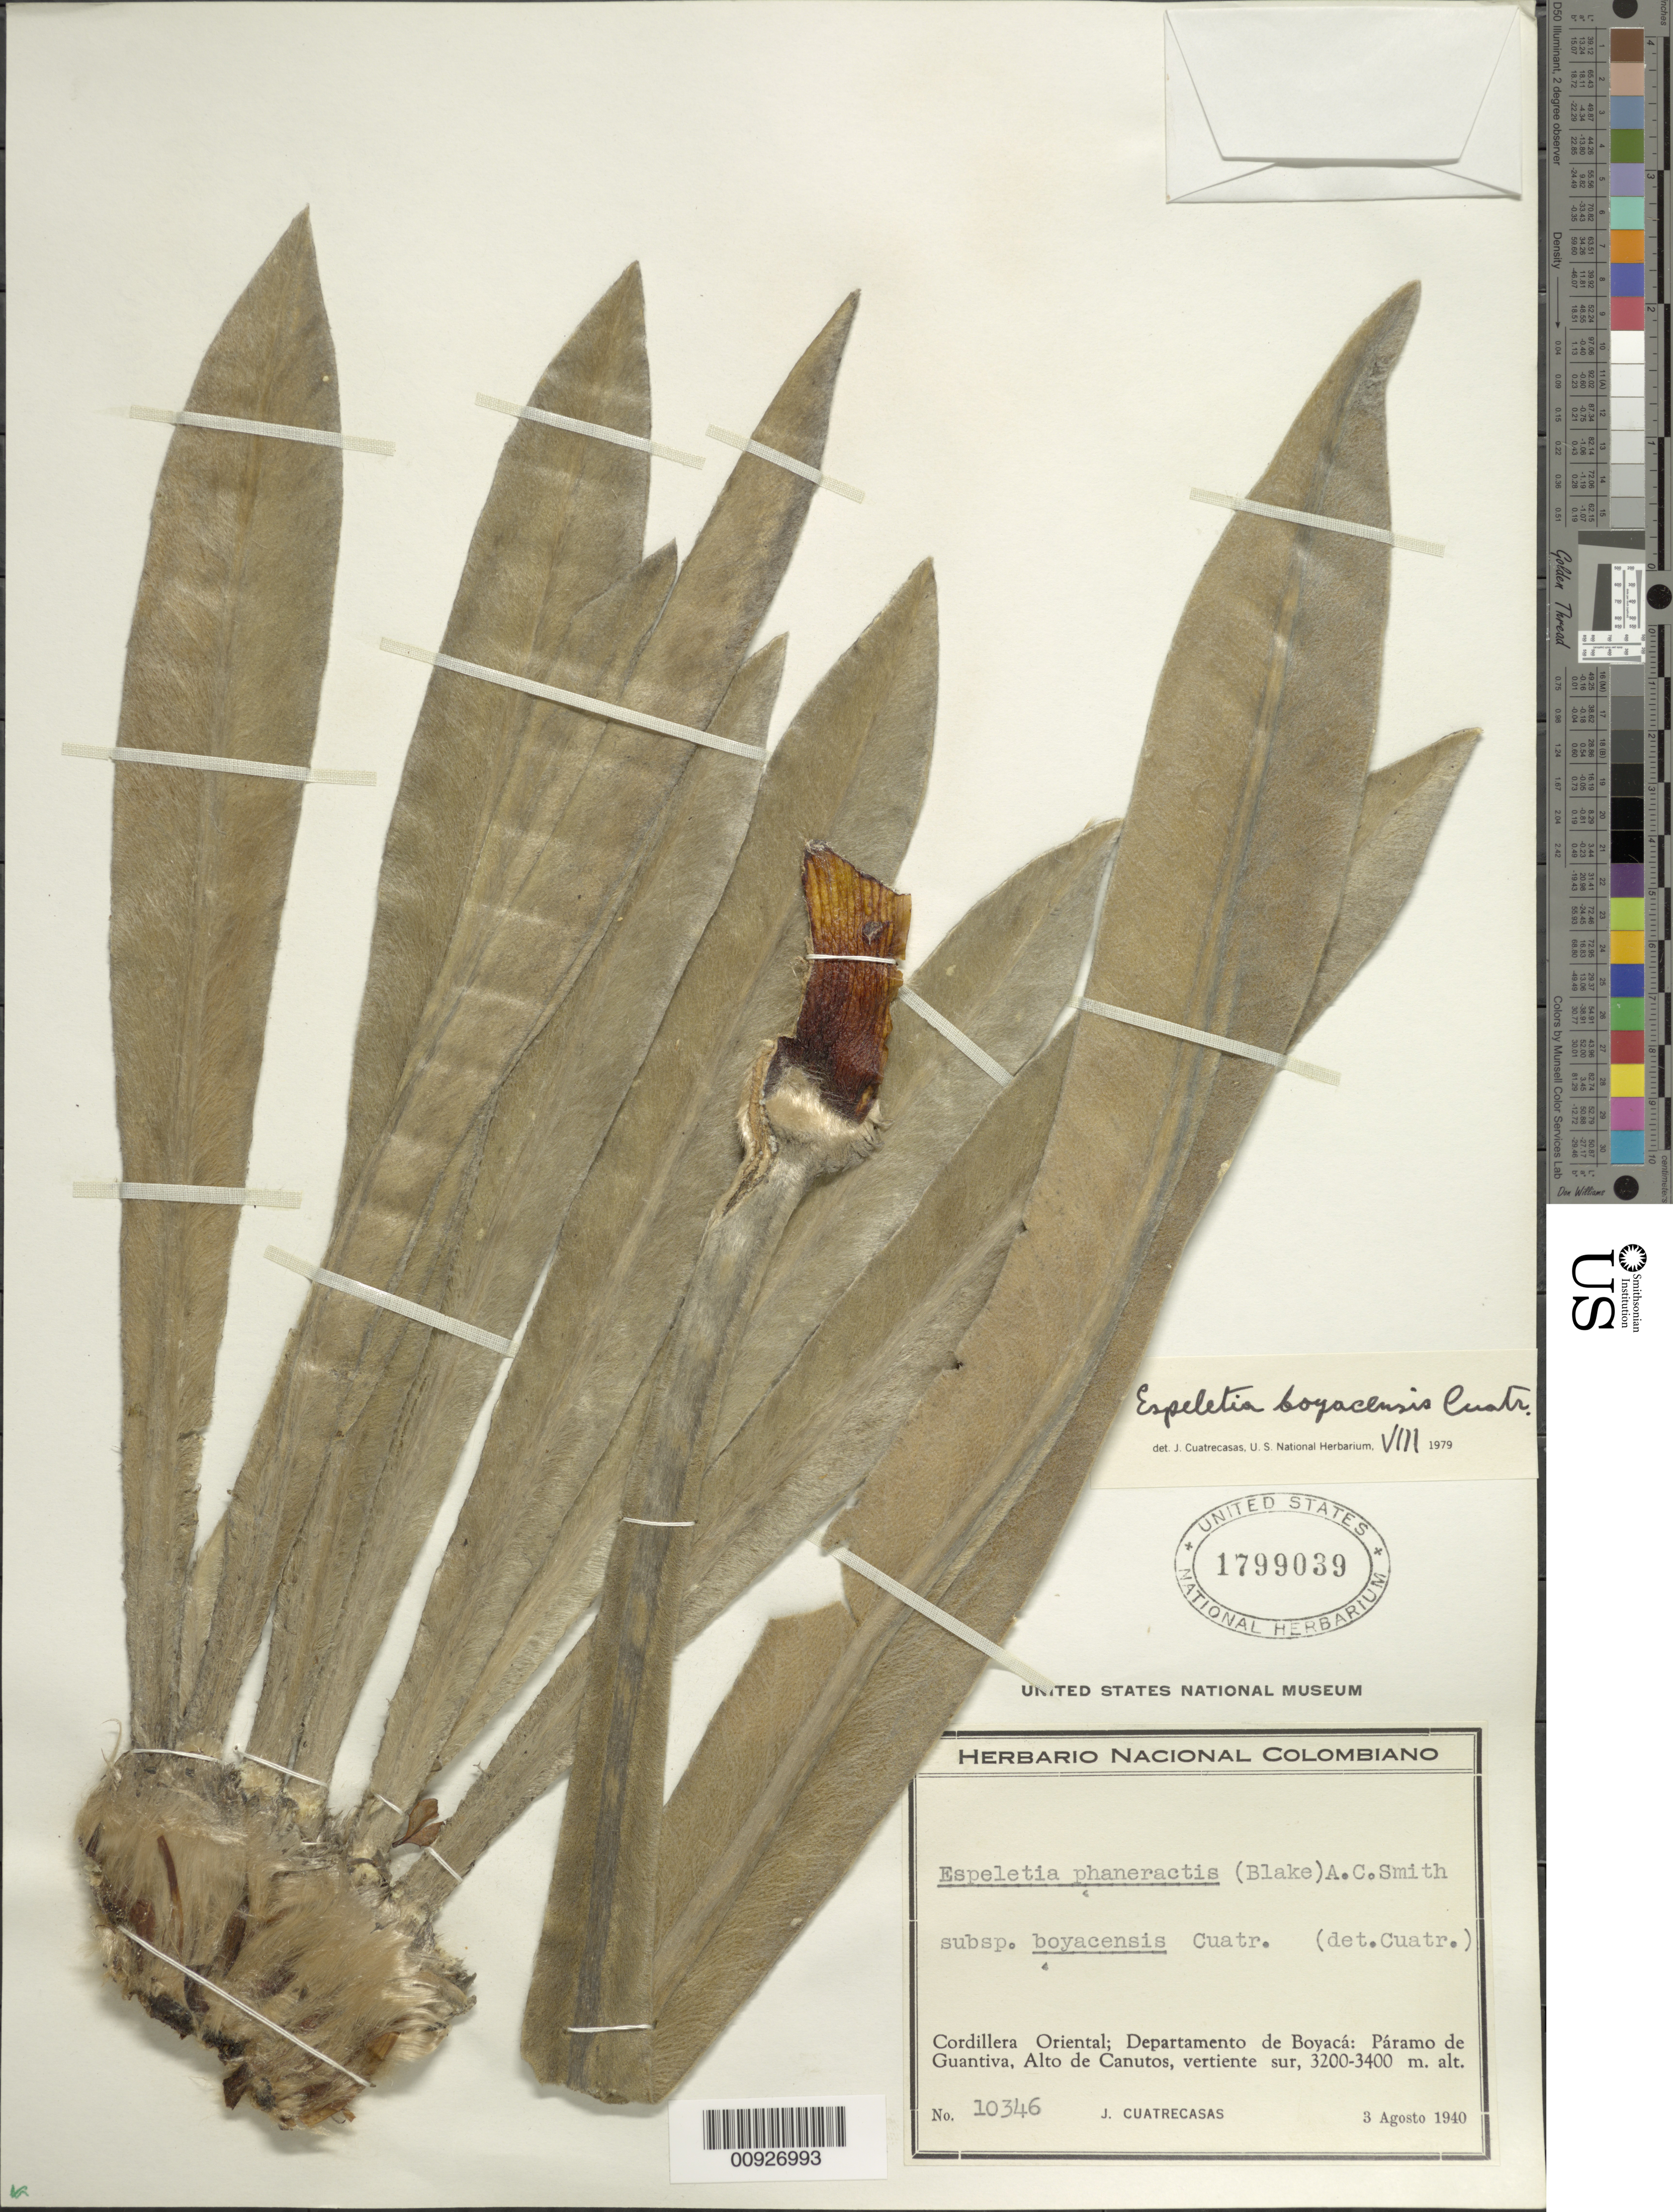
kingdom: Plantae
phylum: Tracheophyta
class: Magnoliopsida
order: Asterales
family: Asteraceae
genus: Espeletia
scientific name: Espeletia boyacensis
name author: Cuatrec.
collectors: J. Cuatrecasas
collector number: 10346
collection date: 1940-08-03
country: Colombia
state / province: Boyacá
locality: P. de Guántiva. Cordillera Oriental; Páramo de Guantiva, Alto de Canutos, vertiente sur.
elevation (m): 3200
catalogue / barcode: US 1799039